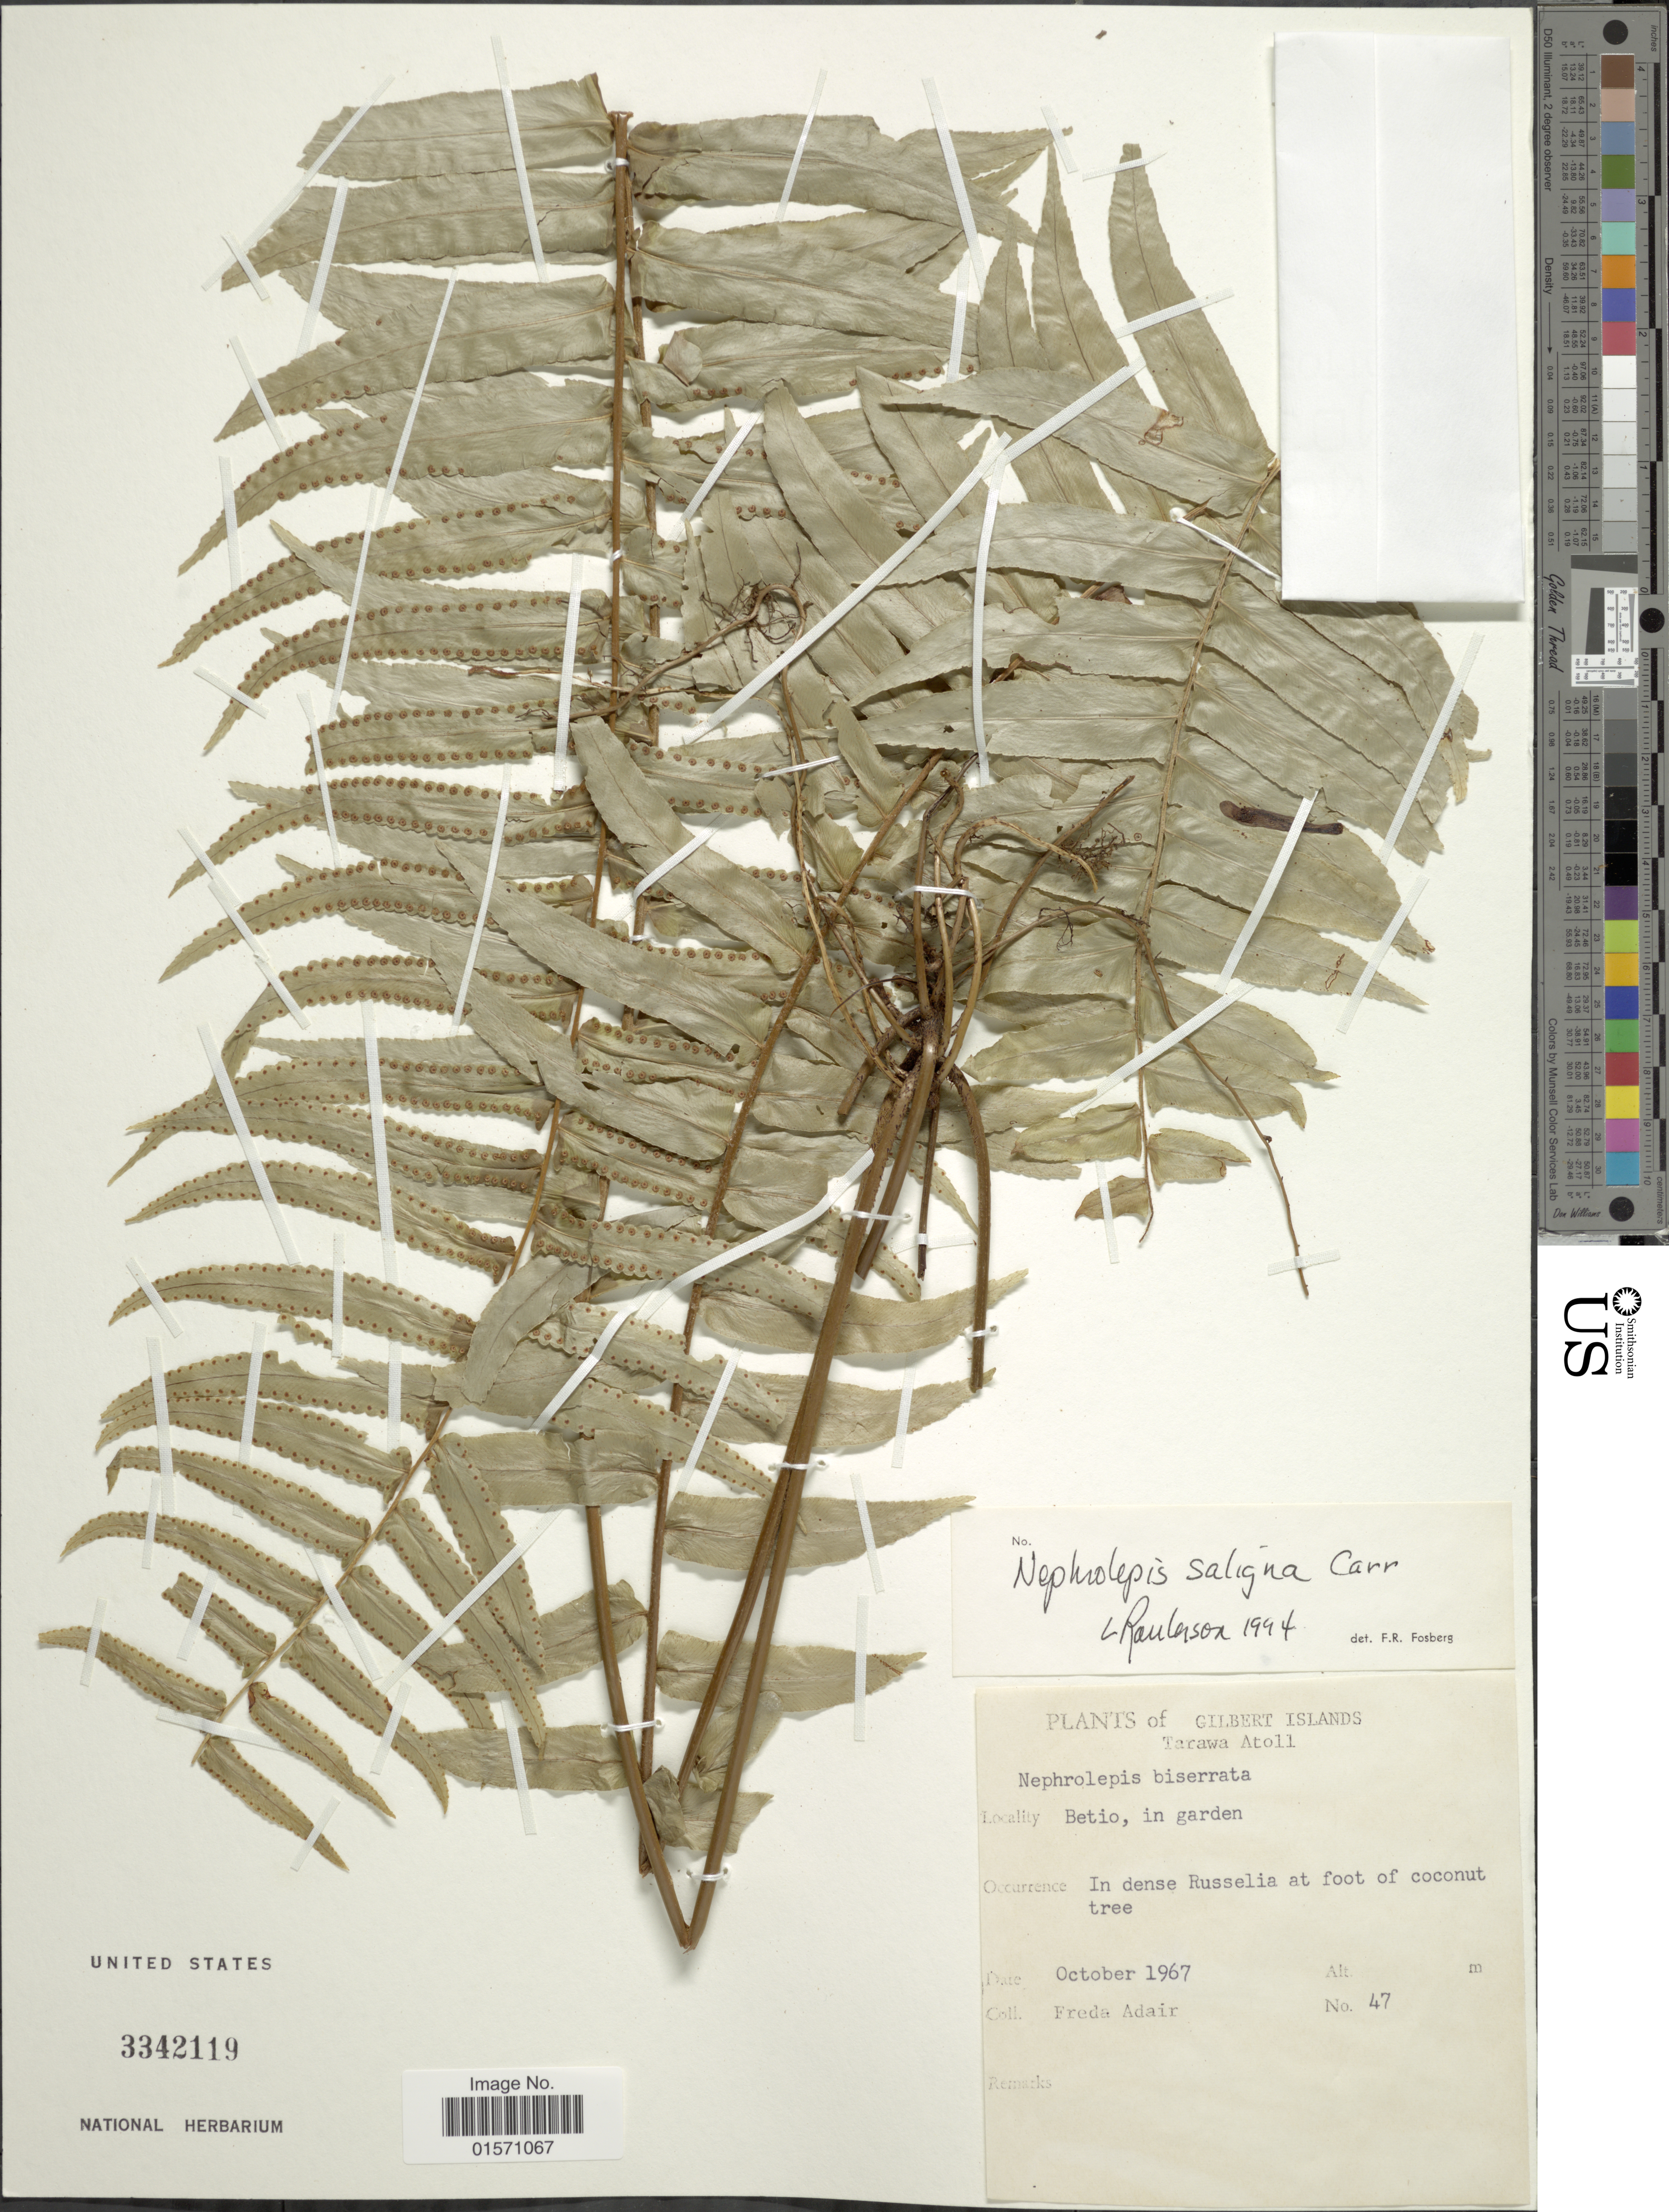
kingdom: Plantae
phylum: Tracheophyta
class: Polypodiopsida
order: Polypodiales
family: Nephrolepidaceae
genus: Nephrolepis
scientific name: Nephrolepis saligna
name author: Cav.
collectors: F. Adair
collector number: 47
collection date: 1967-10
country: Kiribati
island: Tarawa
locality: Gilbert Islands. Tarawa Atoll. Betio, in garden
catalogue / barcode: US 3342119